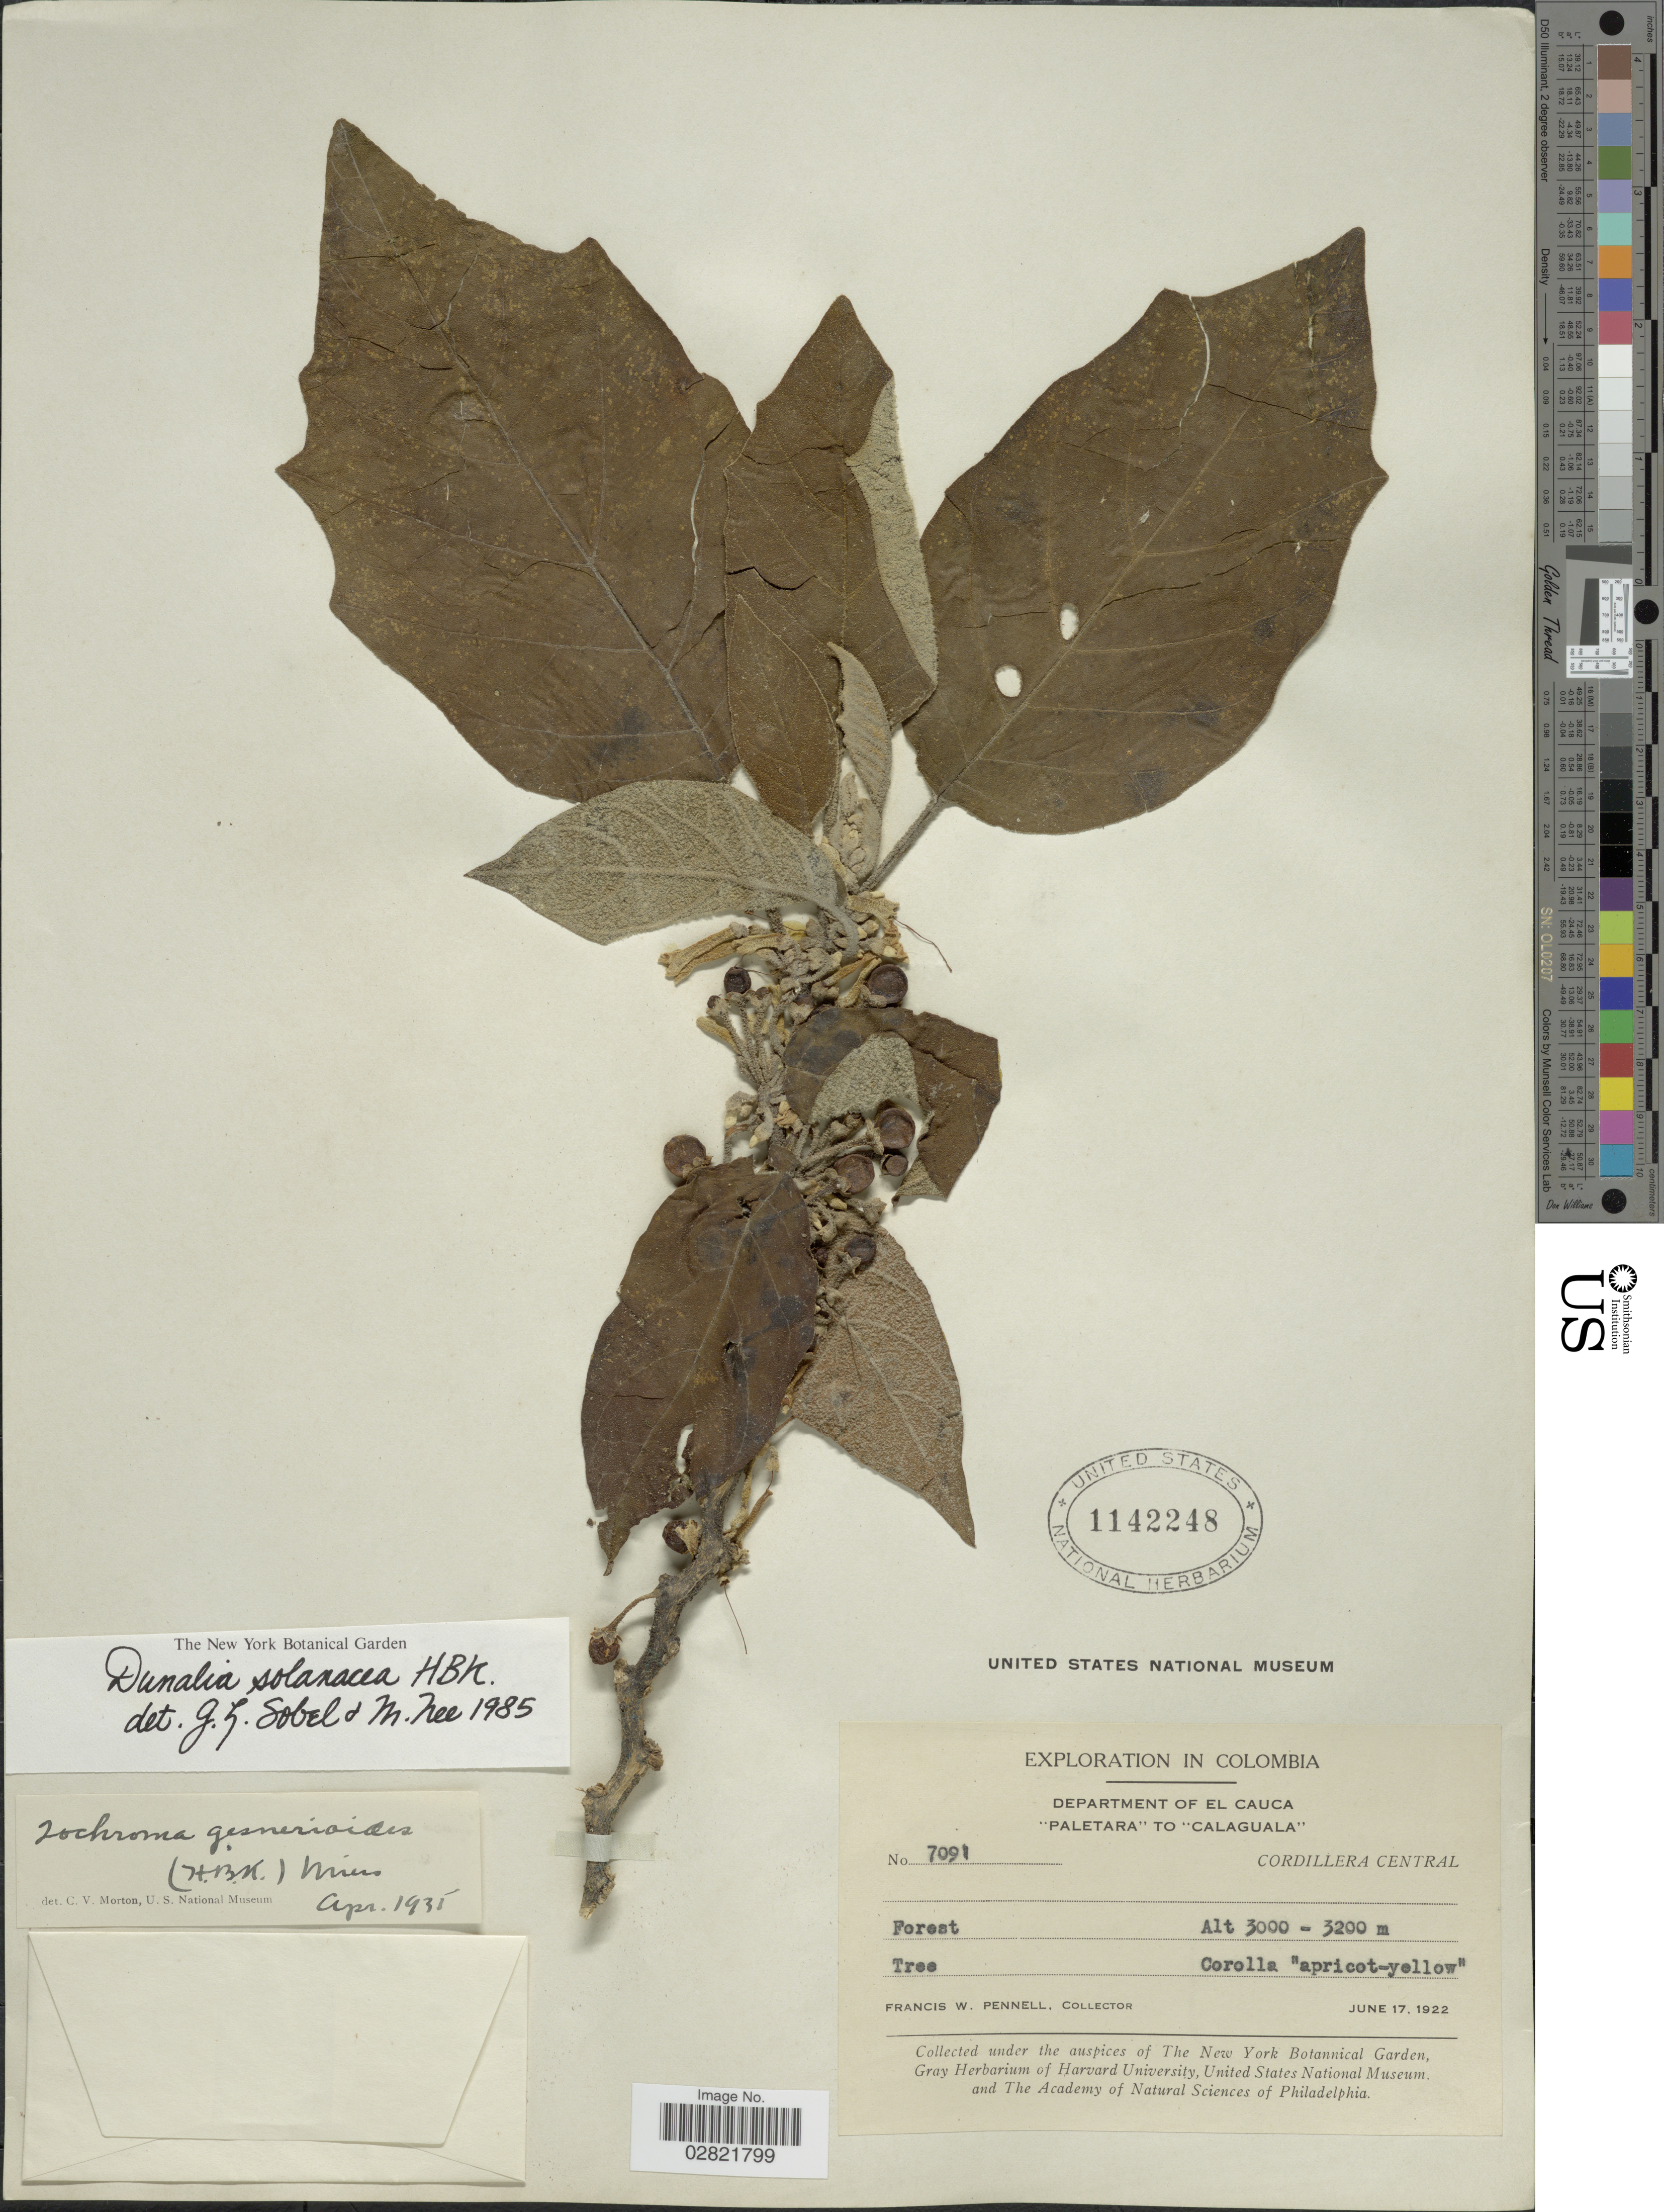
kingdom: Plantae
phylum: Tracheophyta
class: Magnoliopsida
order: Solanales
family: Solanaceae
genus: Dunalia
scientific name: Dunalia solanacea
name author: Kunth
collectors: F. W. Pennell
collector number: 7091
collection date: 1922-06-17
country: Colombia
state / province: Cauca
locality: Department of El Cauca, "Paletara," to "Calaguala", Cordillera Central.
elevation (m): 3000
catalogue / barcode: US 1142248